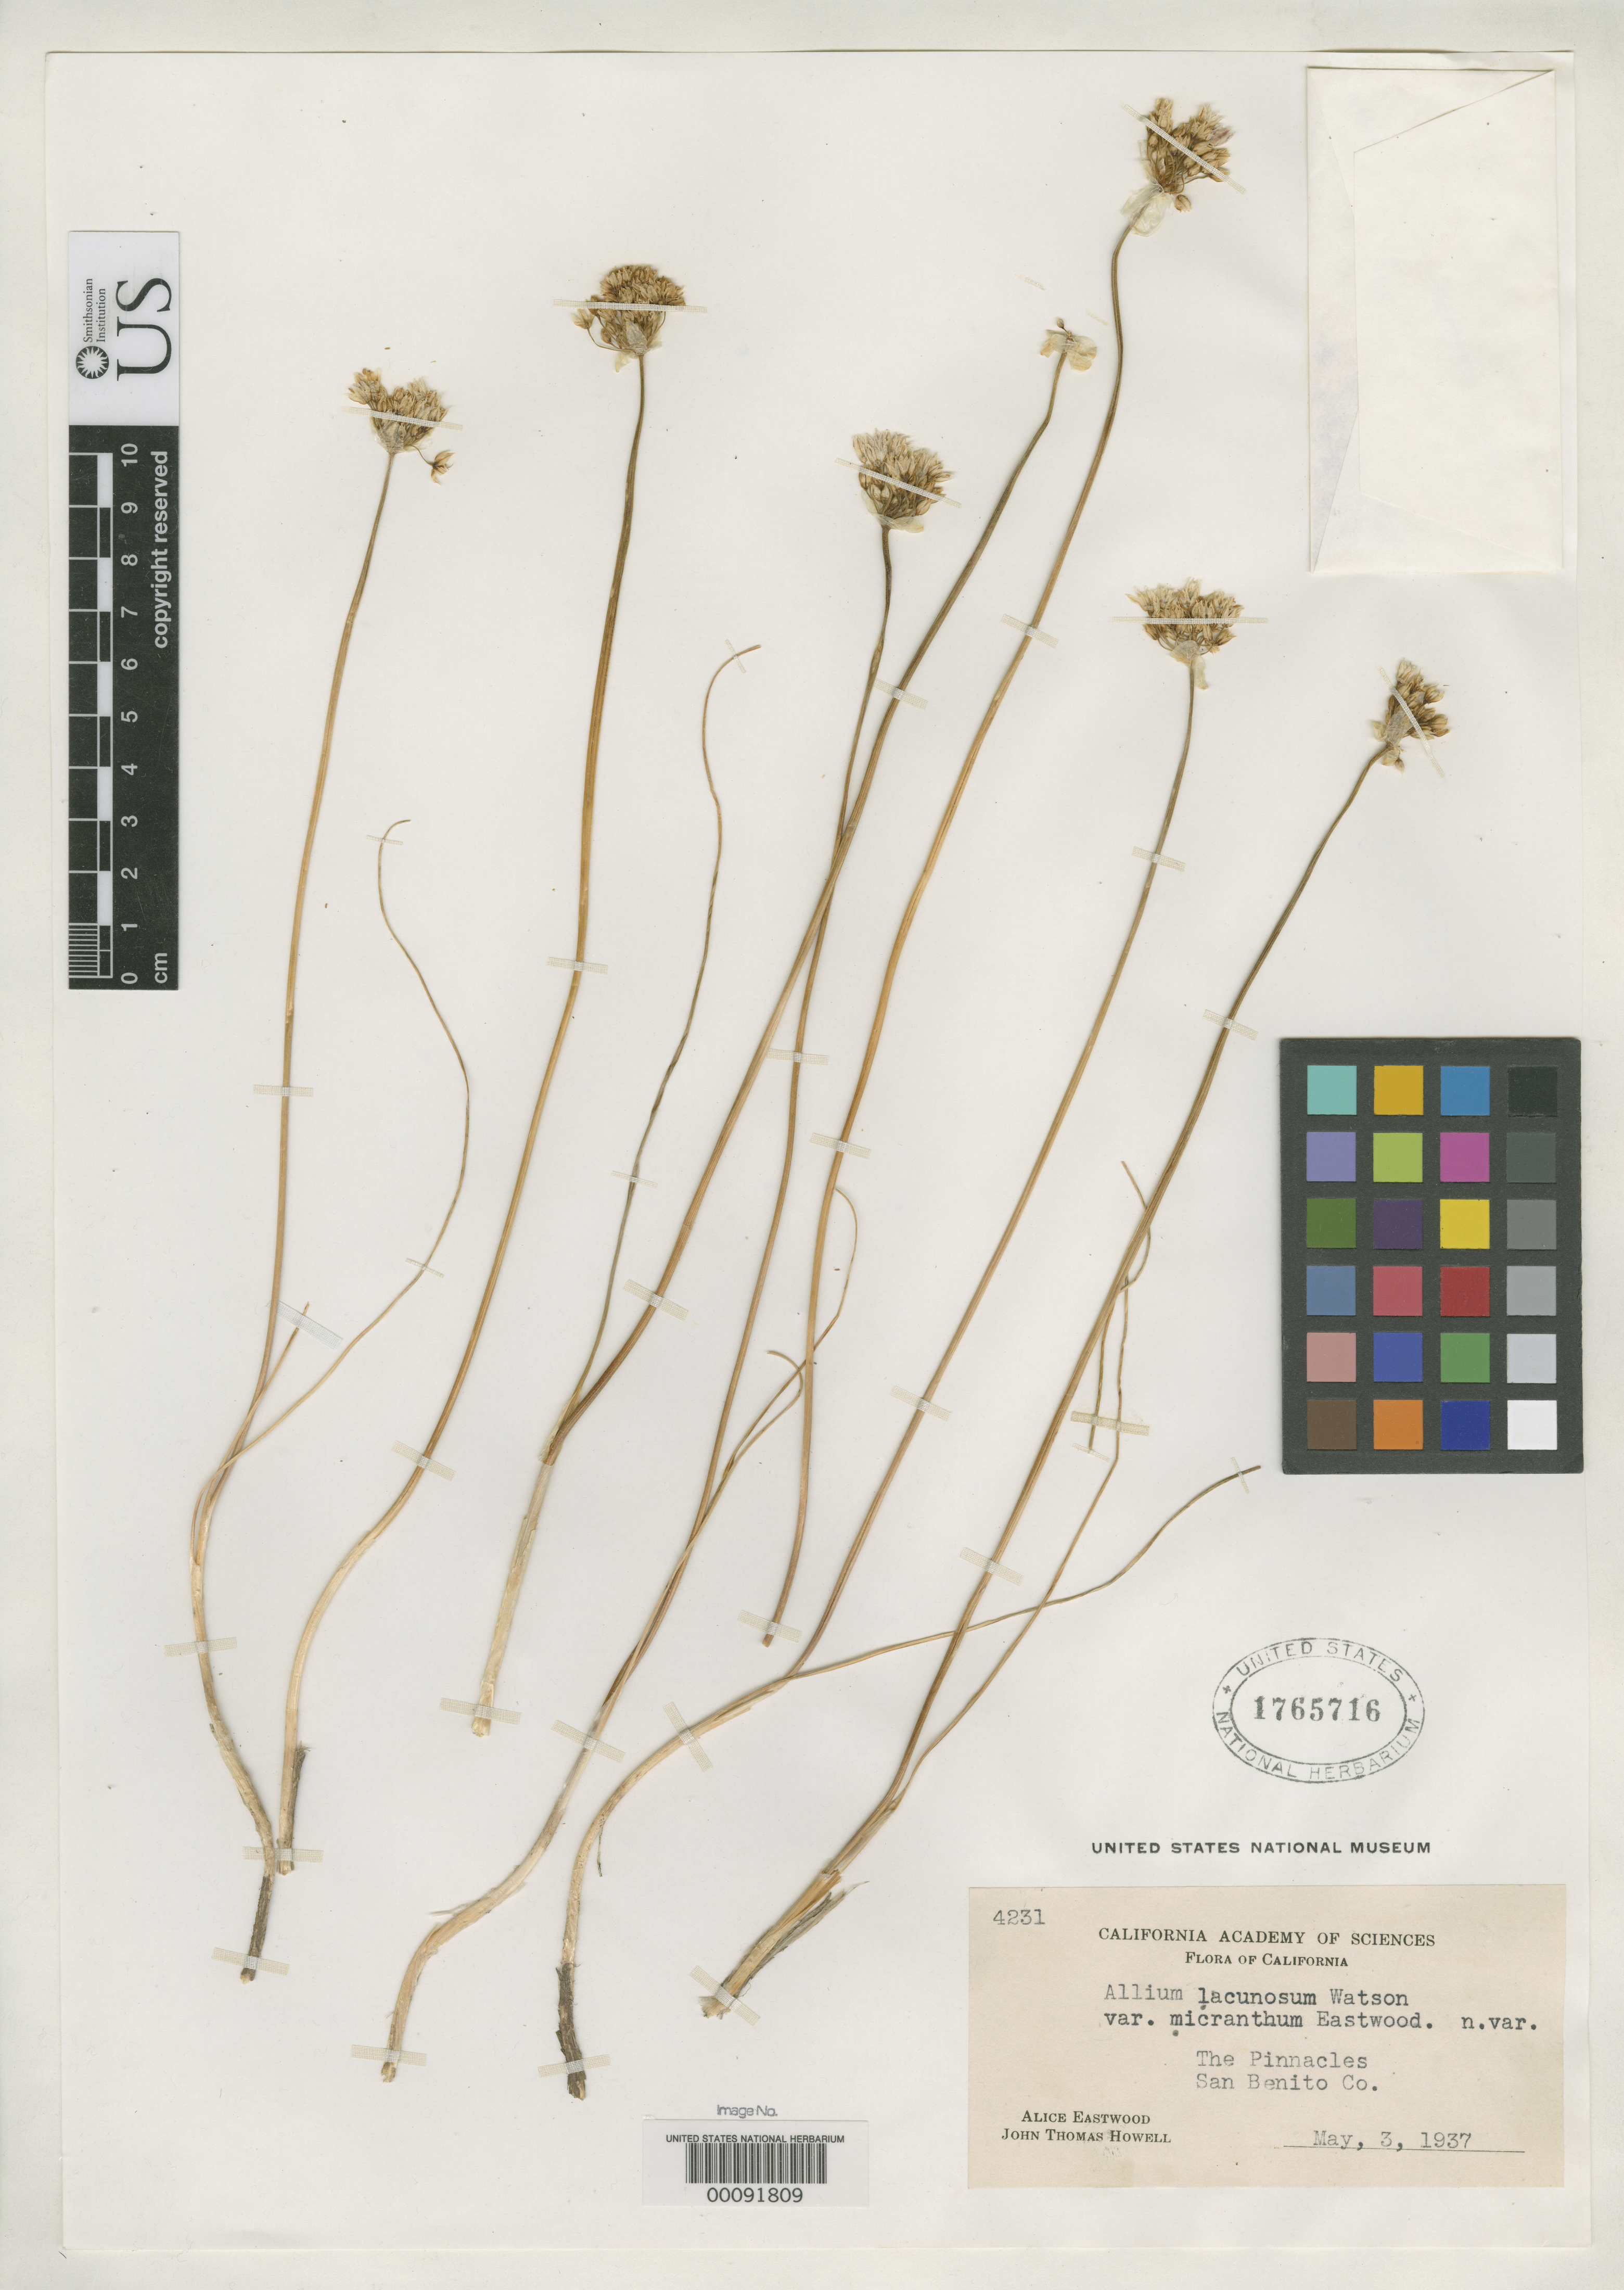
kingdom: Plantae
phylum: Tracheophyta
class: Liliopsida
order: Asparagales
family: Amaryllidaceae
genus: Allium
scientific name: Allium lacunosum var. micranthum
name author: Eastw.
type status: Isotype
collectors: A. Eastwood & J. T. Howell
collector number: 4231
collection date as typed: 03 May 1937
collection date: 1937-05-03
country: United States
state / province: California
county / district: San Benito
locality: The Pinnacles.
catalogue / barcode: US 1765716